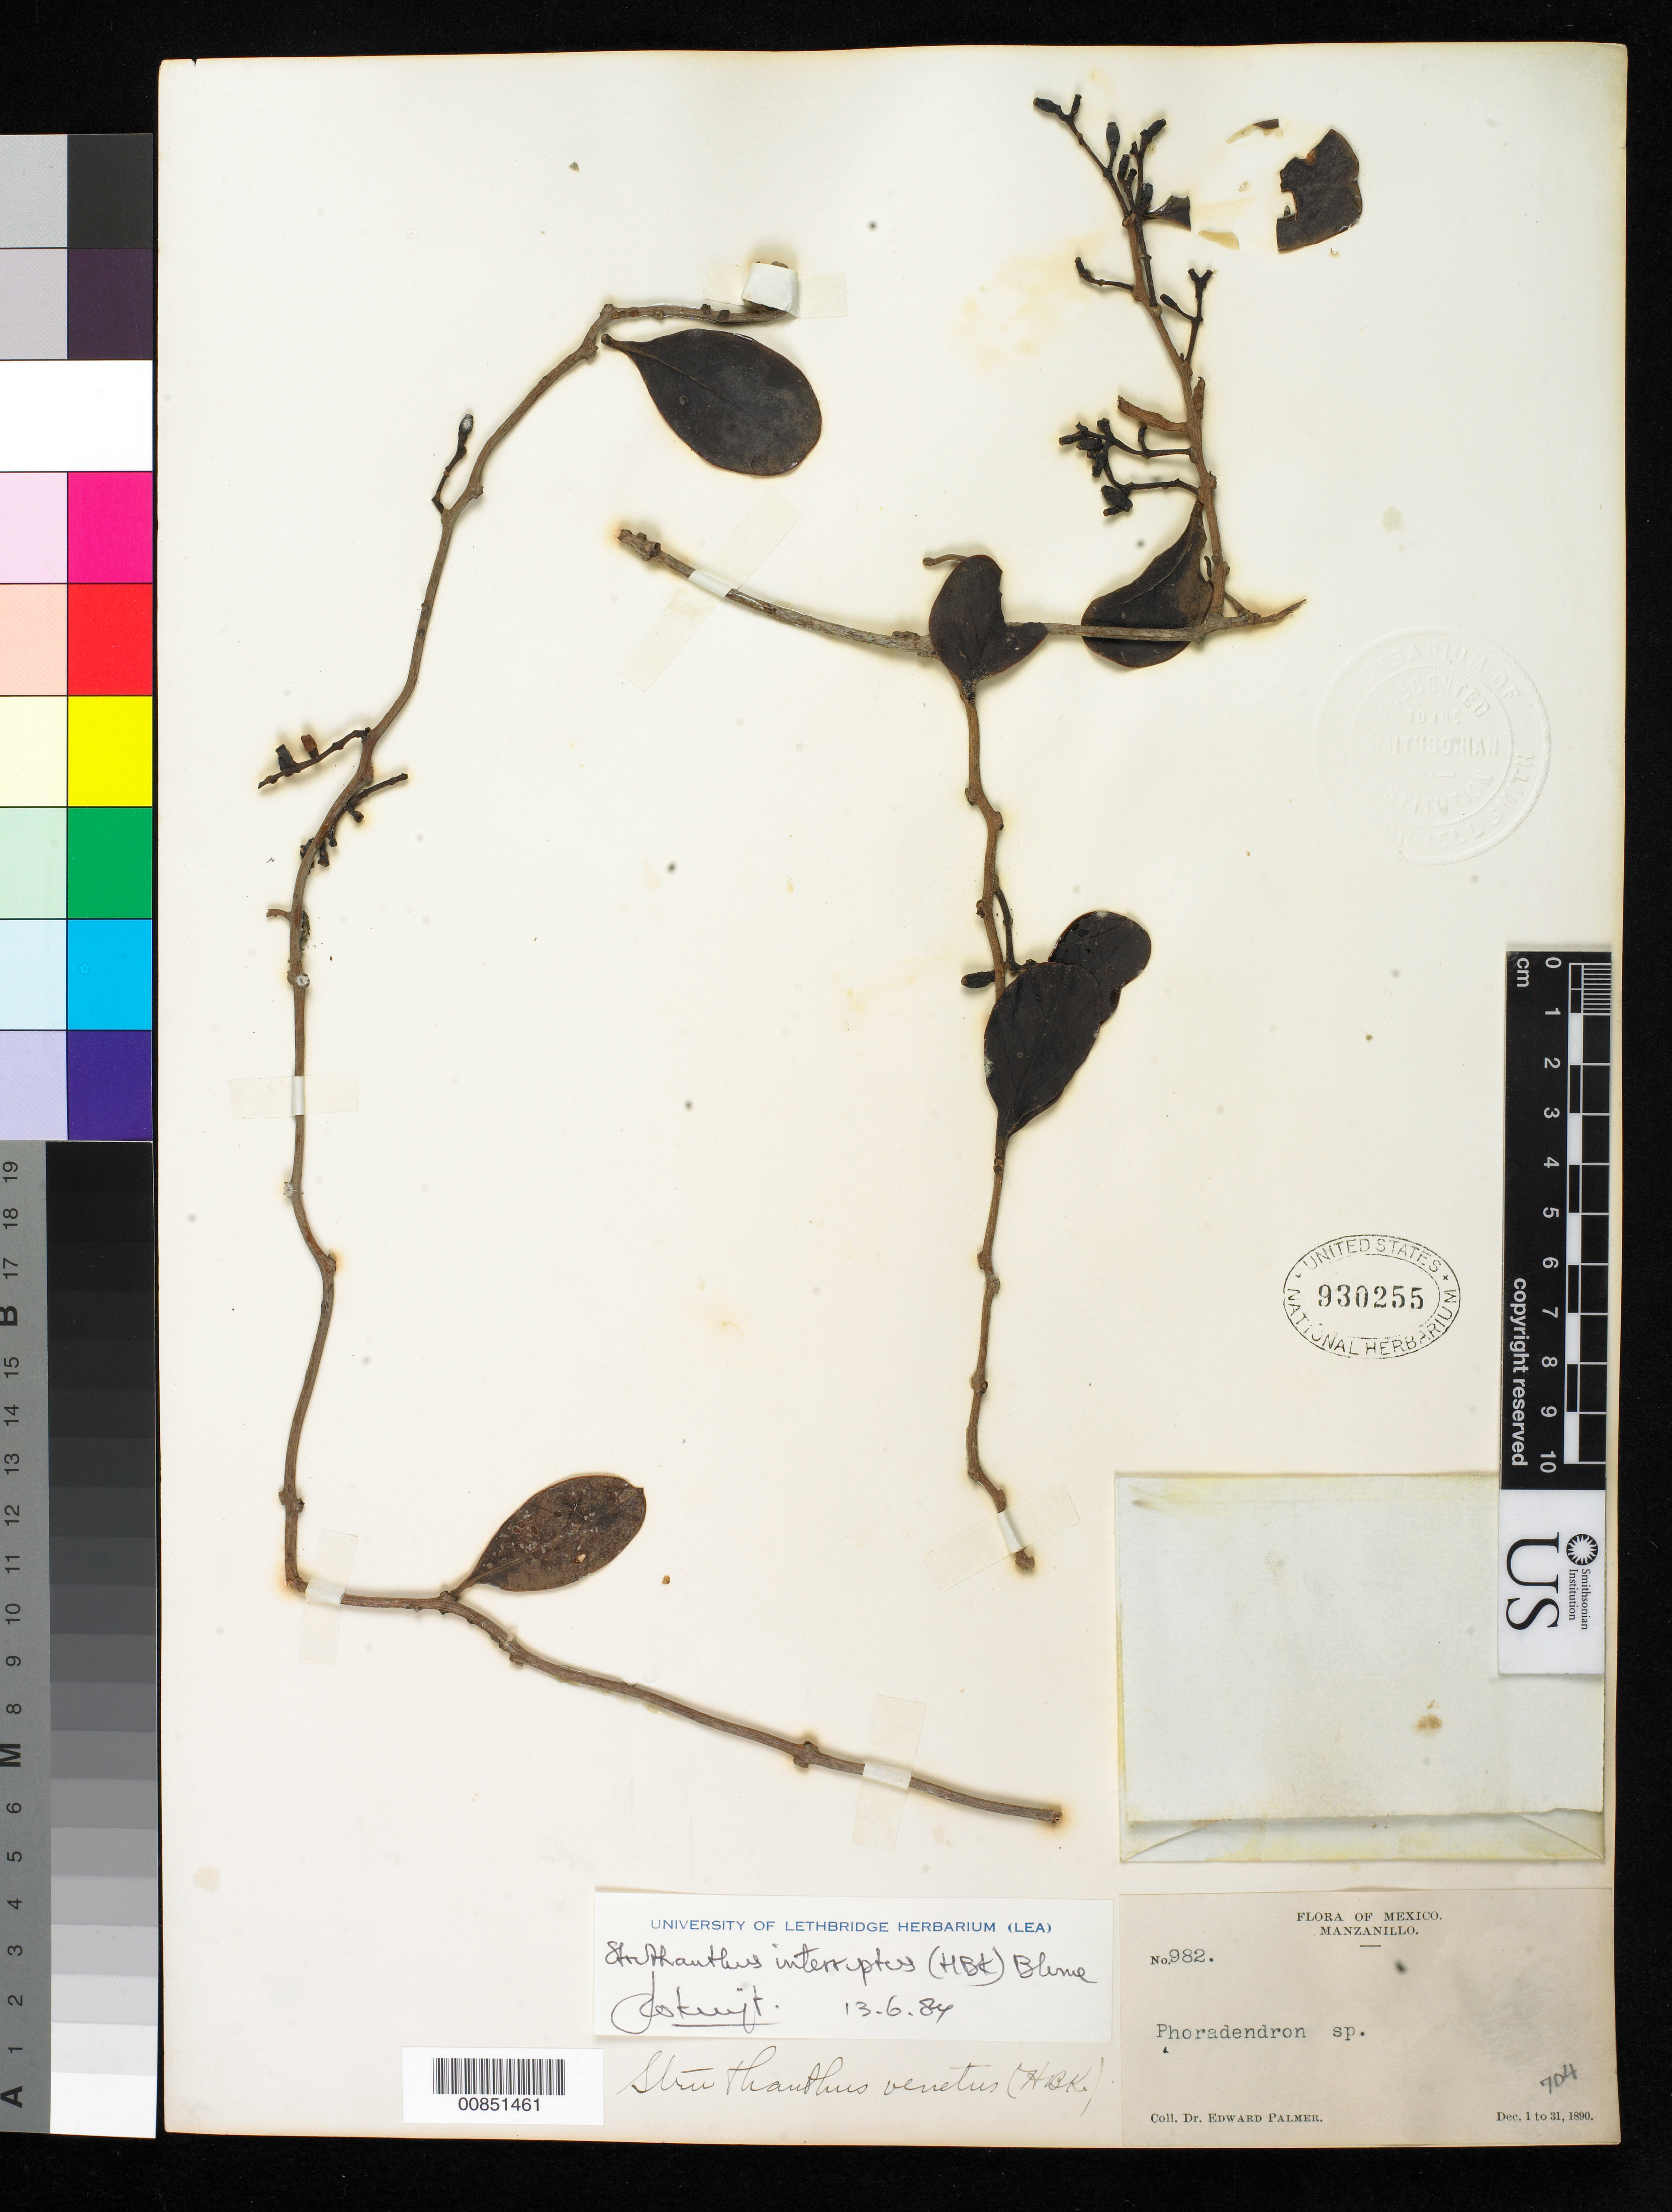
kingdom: Plantae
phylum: Tracheophyta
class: Magnoliopsida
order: Santalales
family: Loranthaceae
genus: Struthanthus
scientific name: Struthanthus interruptus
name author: (Kunth) G. Don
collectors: E. Palmer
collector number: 982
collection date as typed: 01 Dec 1890 to 31 Dec 1890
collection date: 1890-12-01/1890-12-31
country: Mexico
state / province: Colima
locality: Manzanillo, Colima.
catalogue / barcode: US 930255